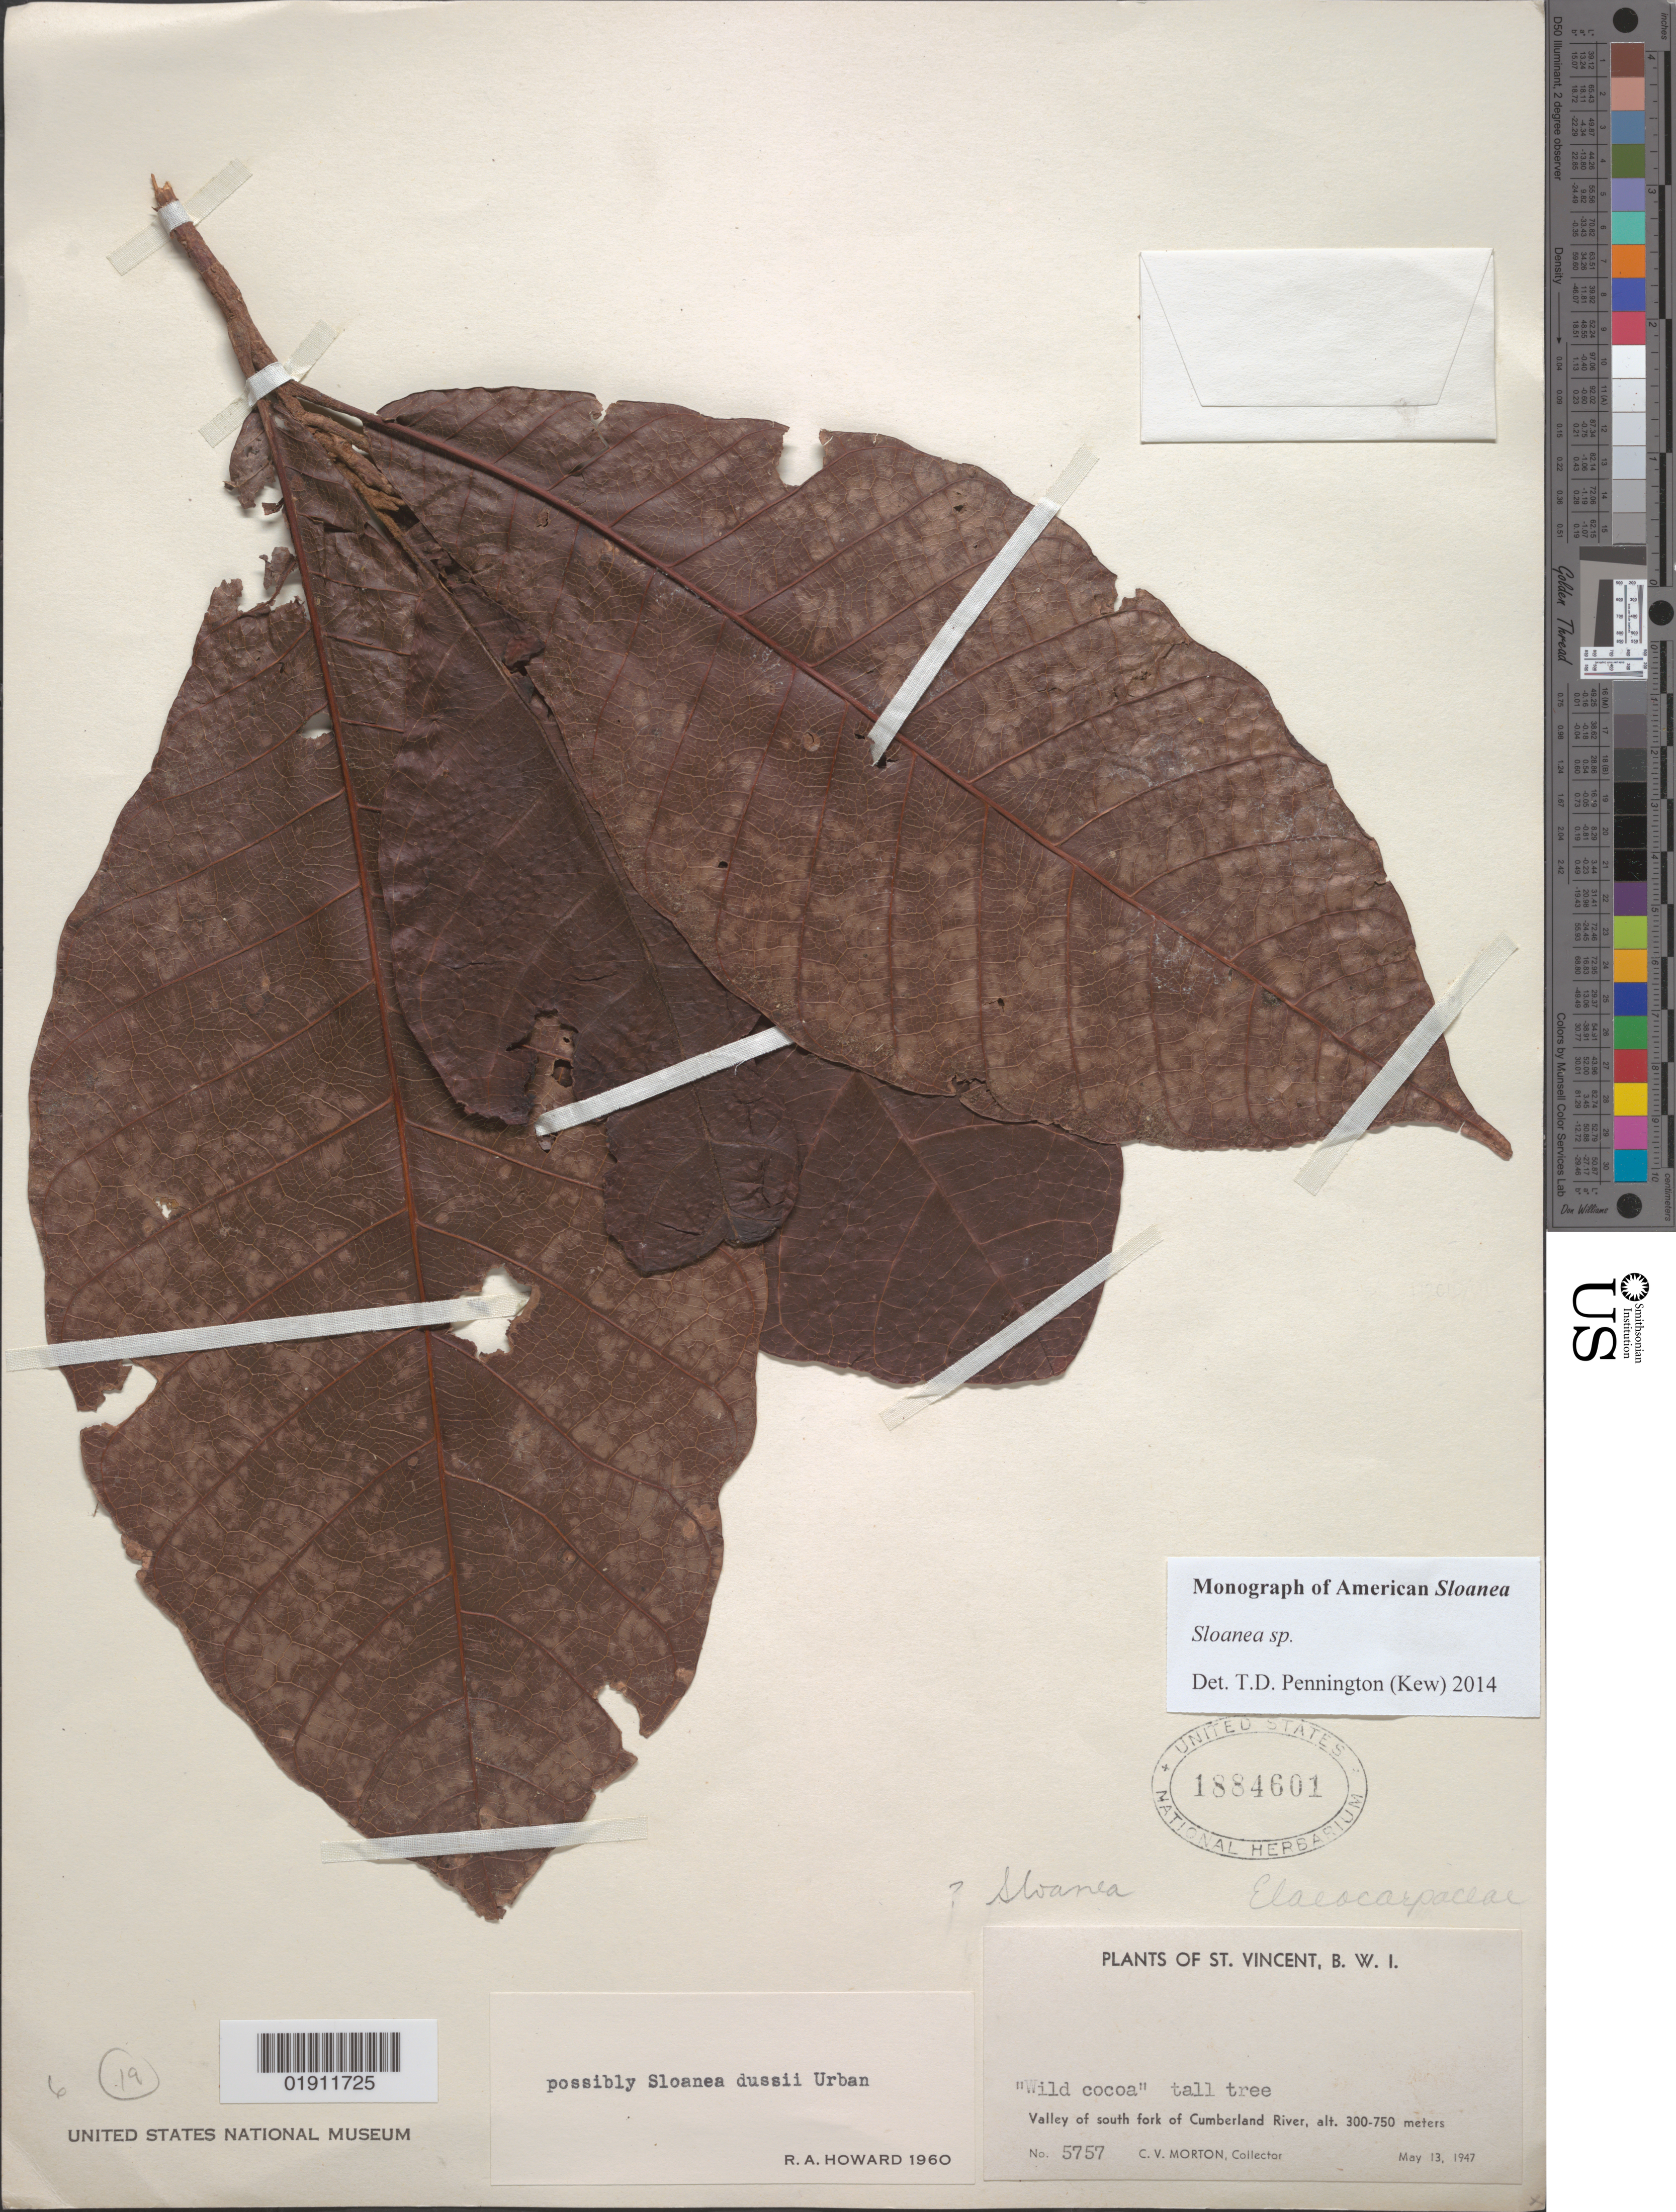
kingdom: Plantae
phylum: Tracheophyta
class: Magnoliopsida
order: Oxalidales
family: Elaeocarpaceae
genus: Sloanea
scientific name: Sloanea sp.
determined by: Pennington, T. D., (K)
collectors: C. V. Morton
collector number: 5757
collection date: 1947-05-13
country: St. Vincent - Grenadines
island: St. Vincent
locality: Cumberland River, valley of south fork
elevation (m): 300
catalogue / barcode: US 1884601